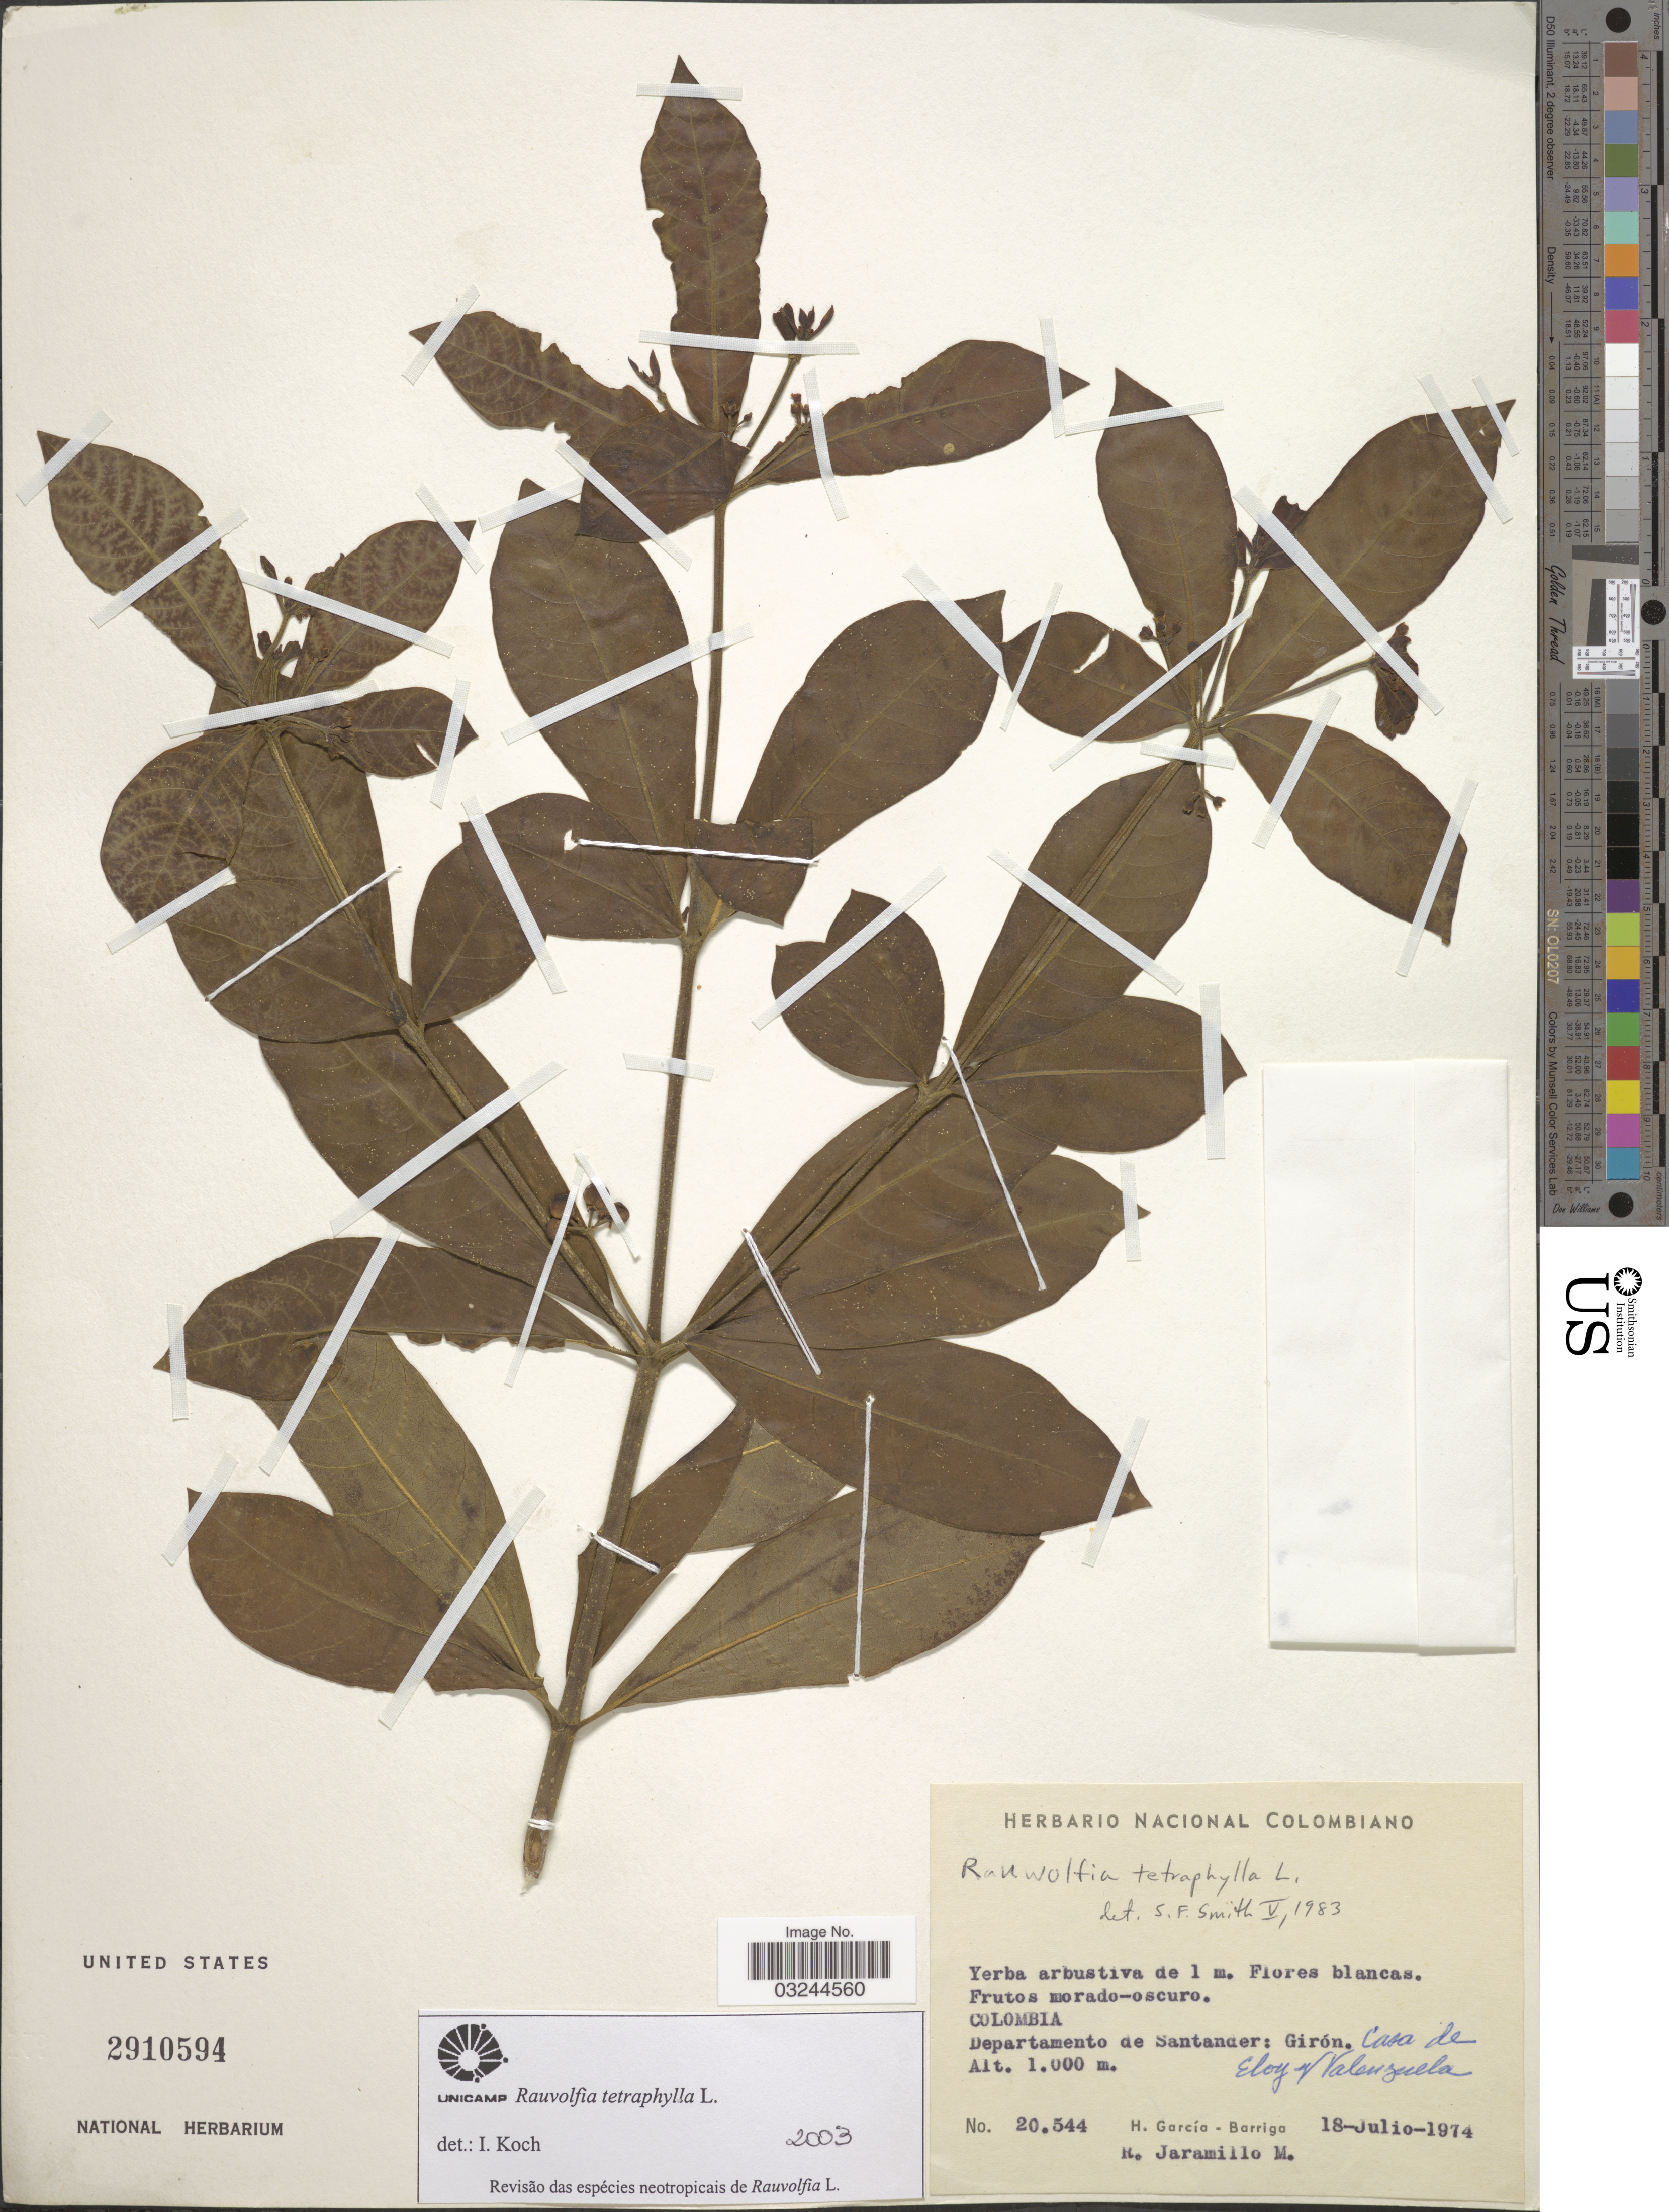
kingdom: Plantae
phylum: Tracheophyta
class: Magnoliopsida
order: Gentianales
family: Apocynaceae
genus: Rauvolfia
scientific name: Rauvolfia tetraphylla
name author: L.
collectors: H. García Barriga & R. Jaramillo M.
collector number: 20544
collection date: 1974-07-18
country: Colombia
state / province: Santander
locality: Departamento de Santander: Girón. Casa de Eloy of [interpreted] Valenzuela.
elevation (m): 1000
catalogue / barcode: US 2910594